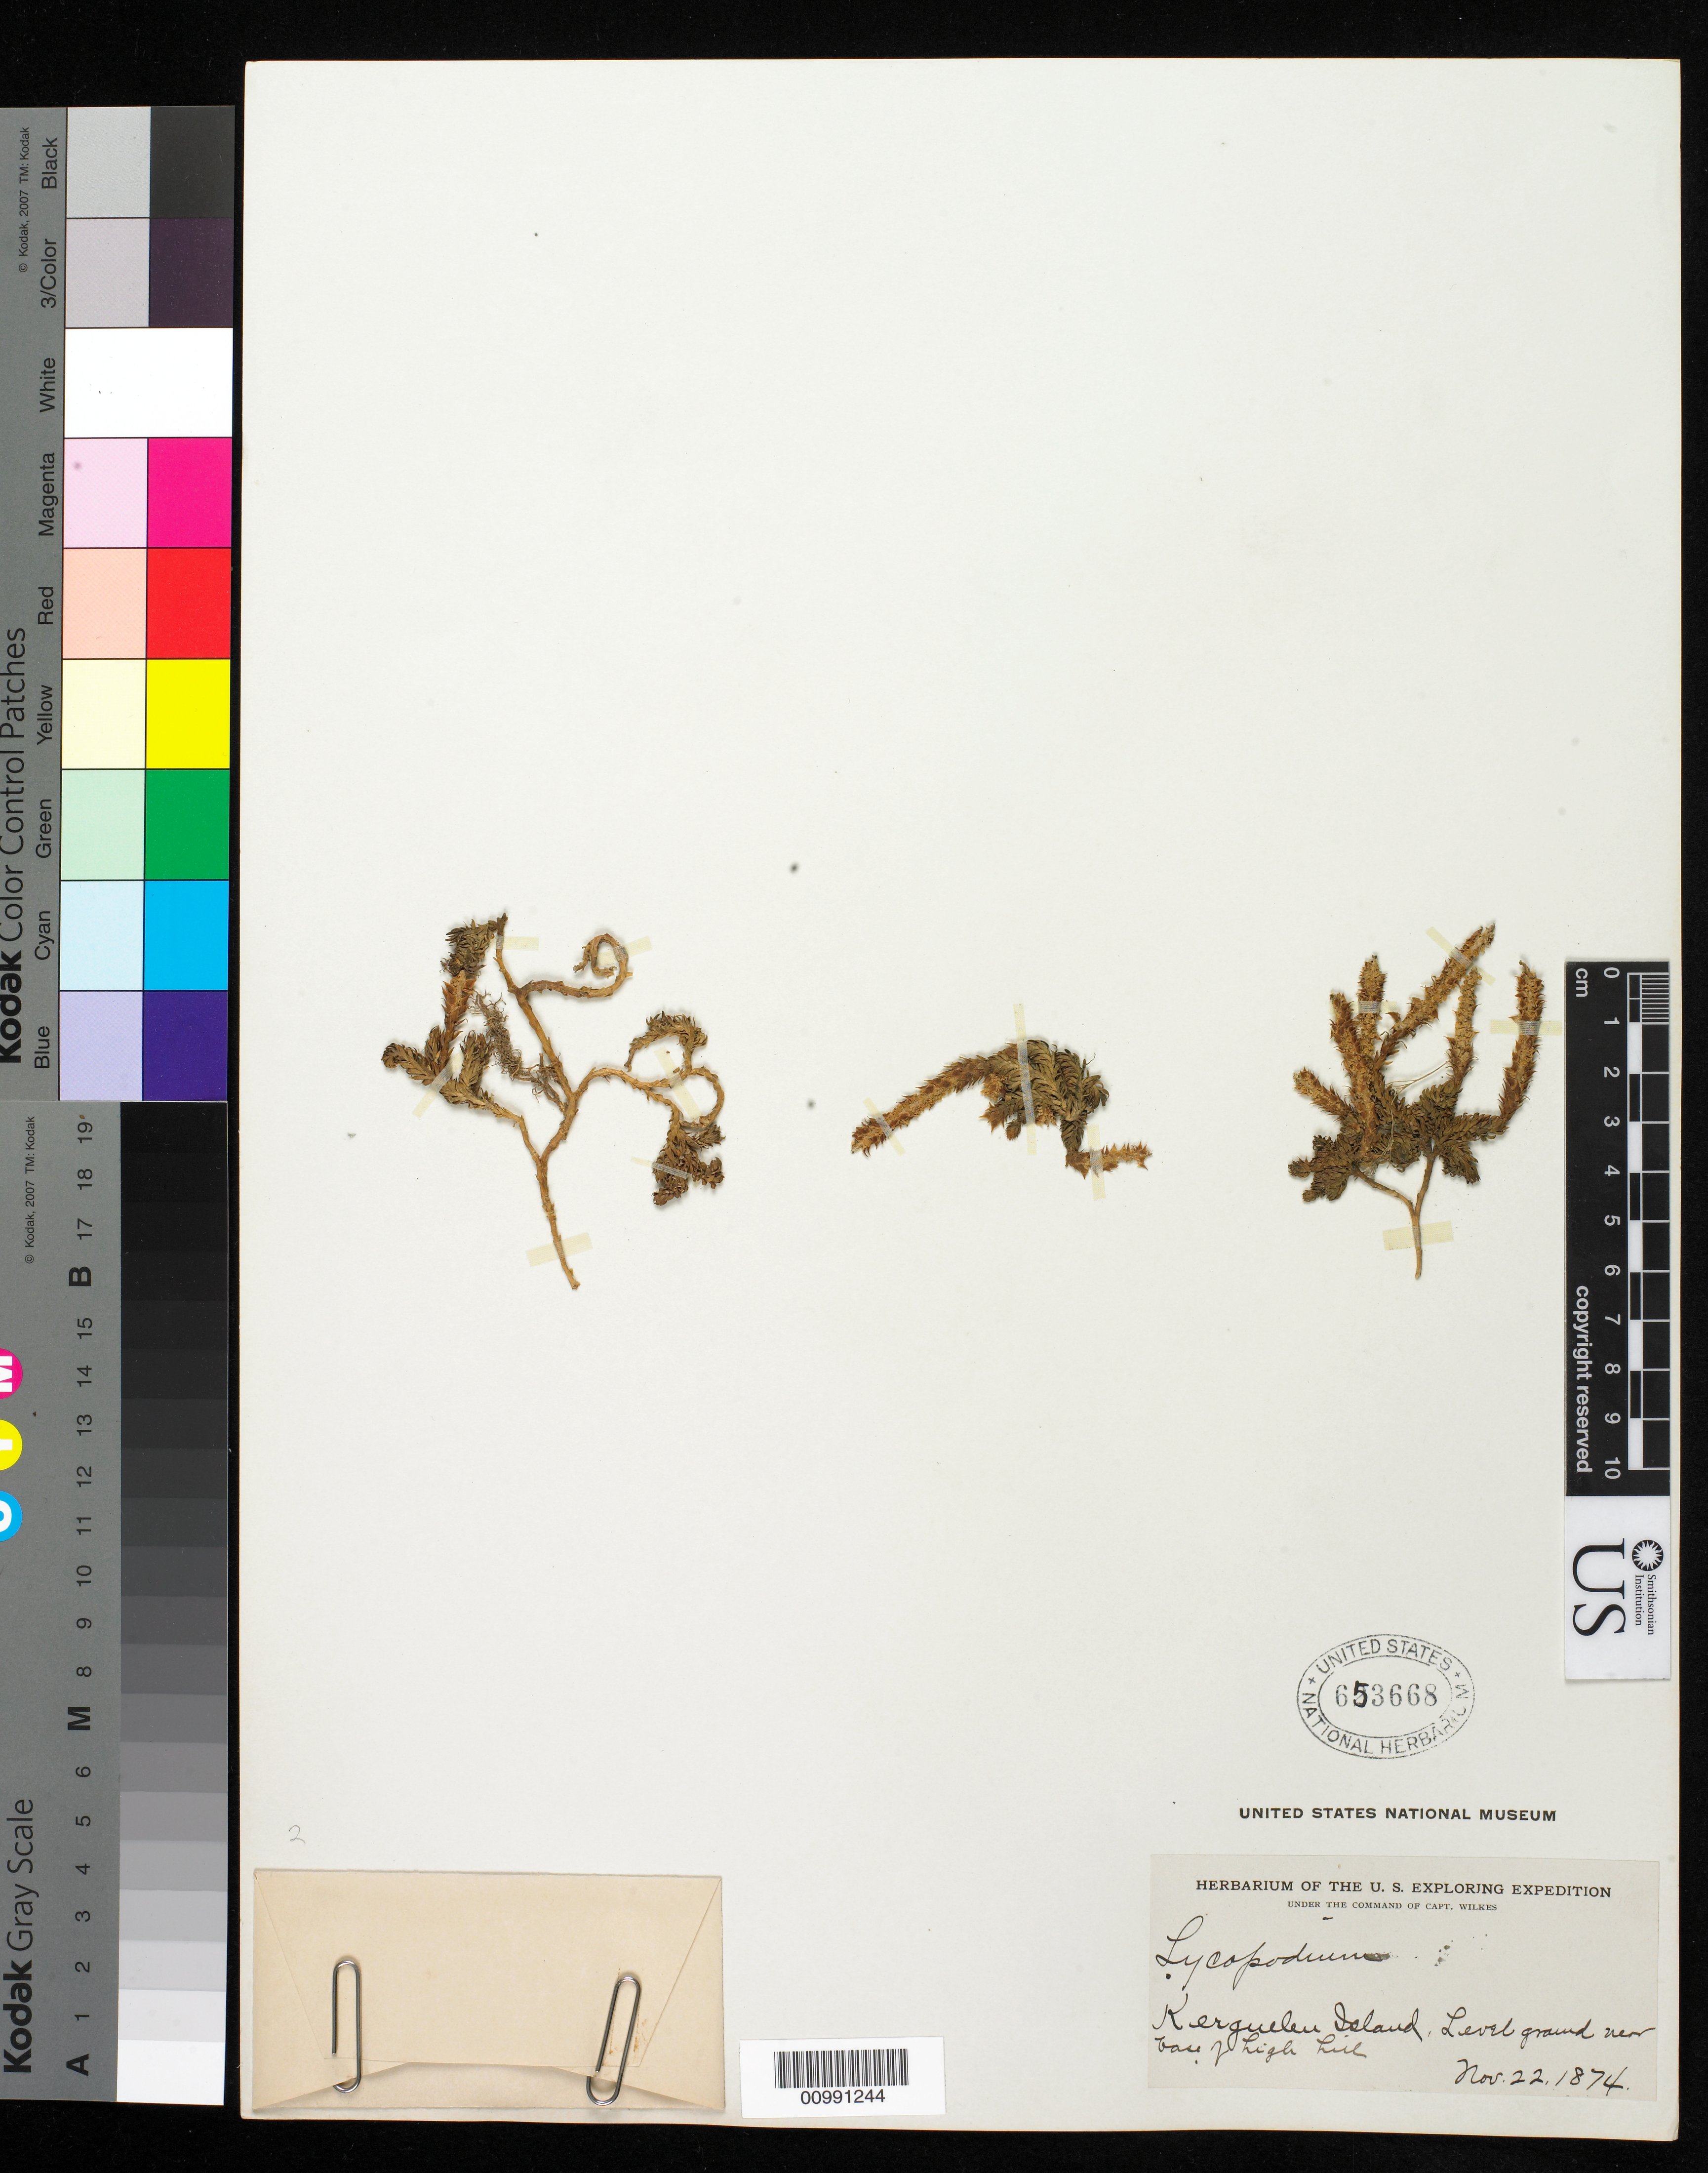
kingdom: Plantae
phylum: Tracheophyta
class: Lycopodiopsida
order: Lycopodiales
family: Lycopodiaceae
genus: Austrolycopodium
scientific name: Austrolycopodium magellanicum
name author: (P. Beauv.) Holub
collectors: Wilkes Explor. Exped.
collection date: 1838/1842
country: French Southern Territories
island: Kerguelen Island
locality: Kerguelen Island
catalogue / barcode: US 65366